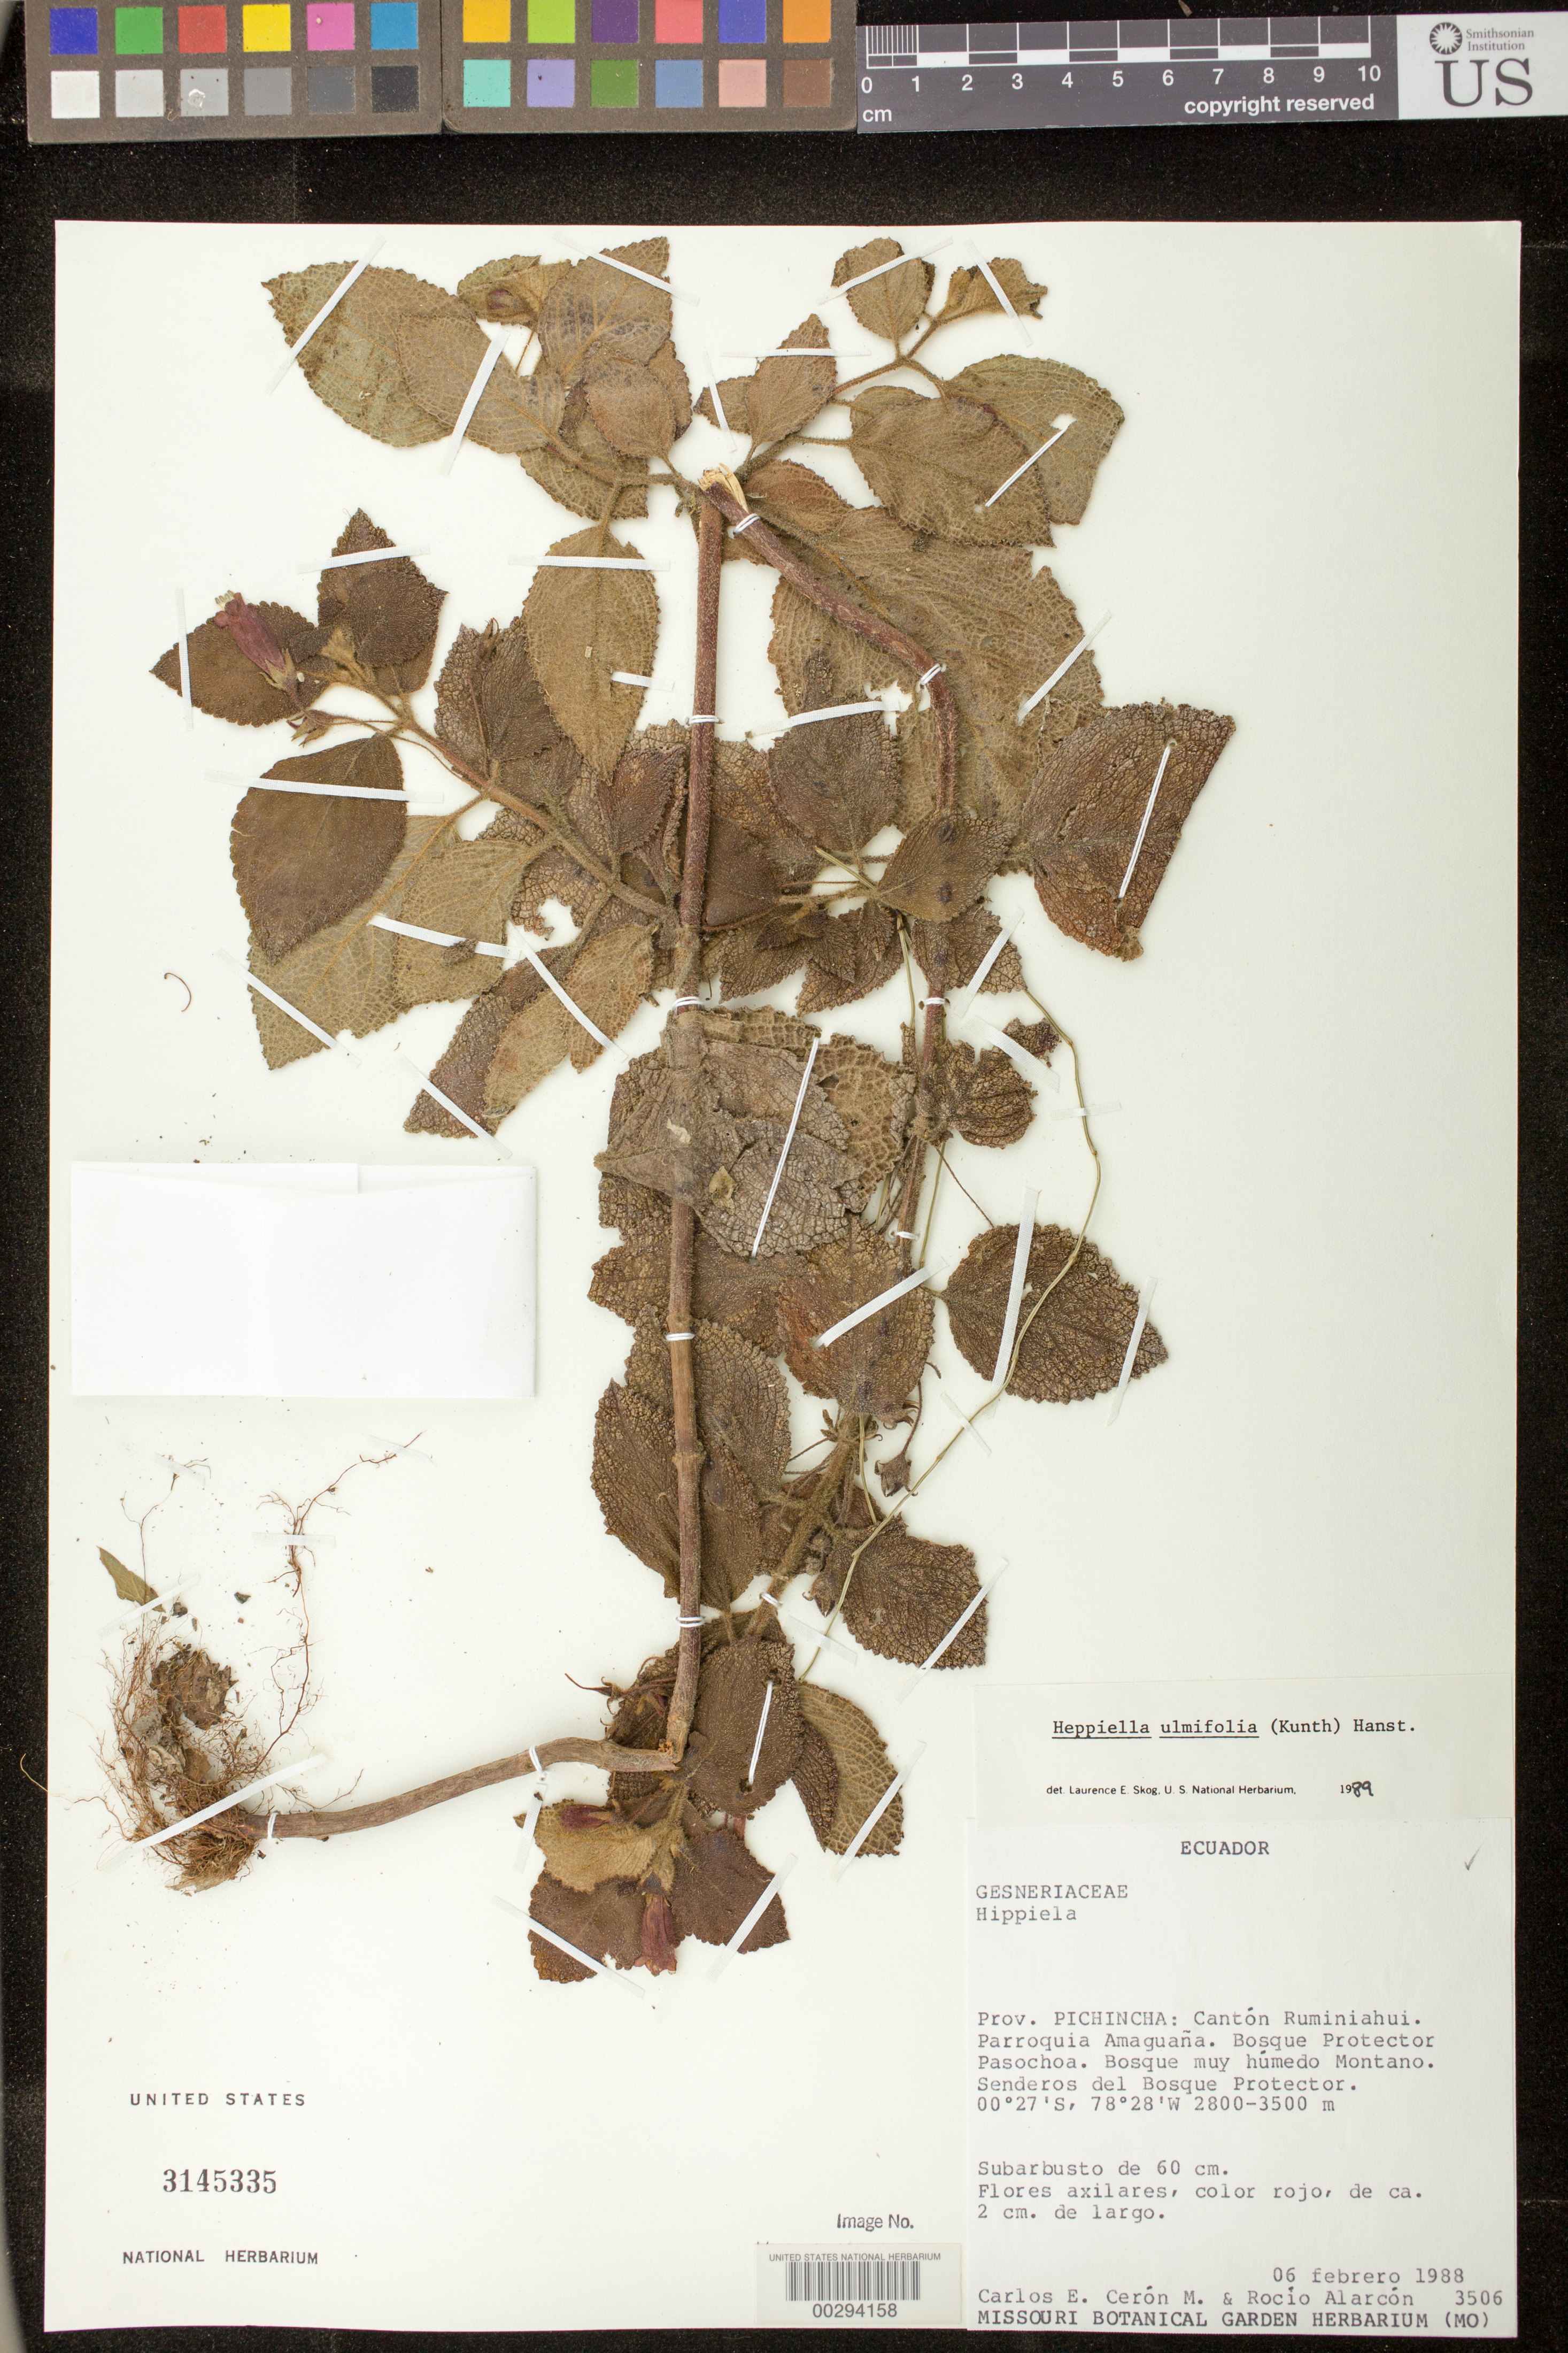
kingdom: Plantae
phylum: Tracheophyta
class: Magnoliopsida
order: Lamiales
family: Gesneriaceae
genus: Heppiella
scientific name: Heppiella ulmifolia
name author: (Kunth) Hanst.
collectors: C. E. Cerón M. & R. Alarcon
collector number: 3506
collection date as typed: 06 Feb 1988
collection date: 1988-02-06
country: Ecuador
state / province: Pichincha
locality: Canton Ruminiahui, Parroquia Amaguana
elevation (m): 2800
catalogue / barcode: US 3145335